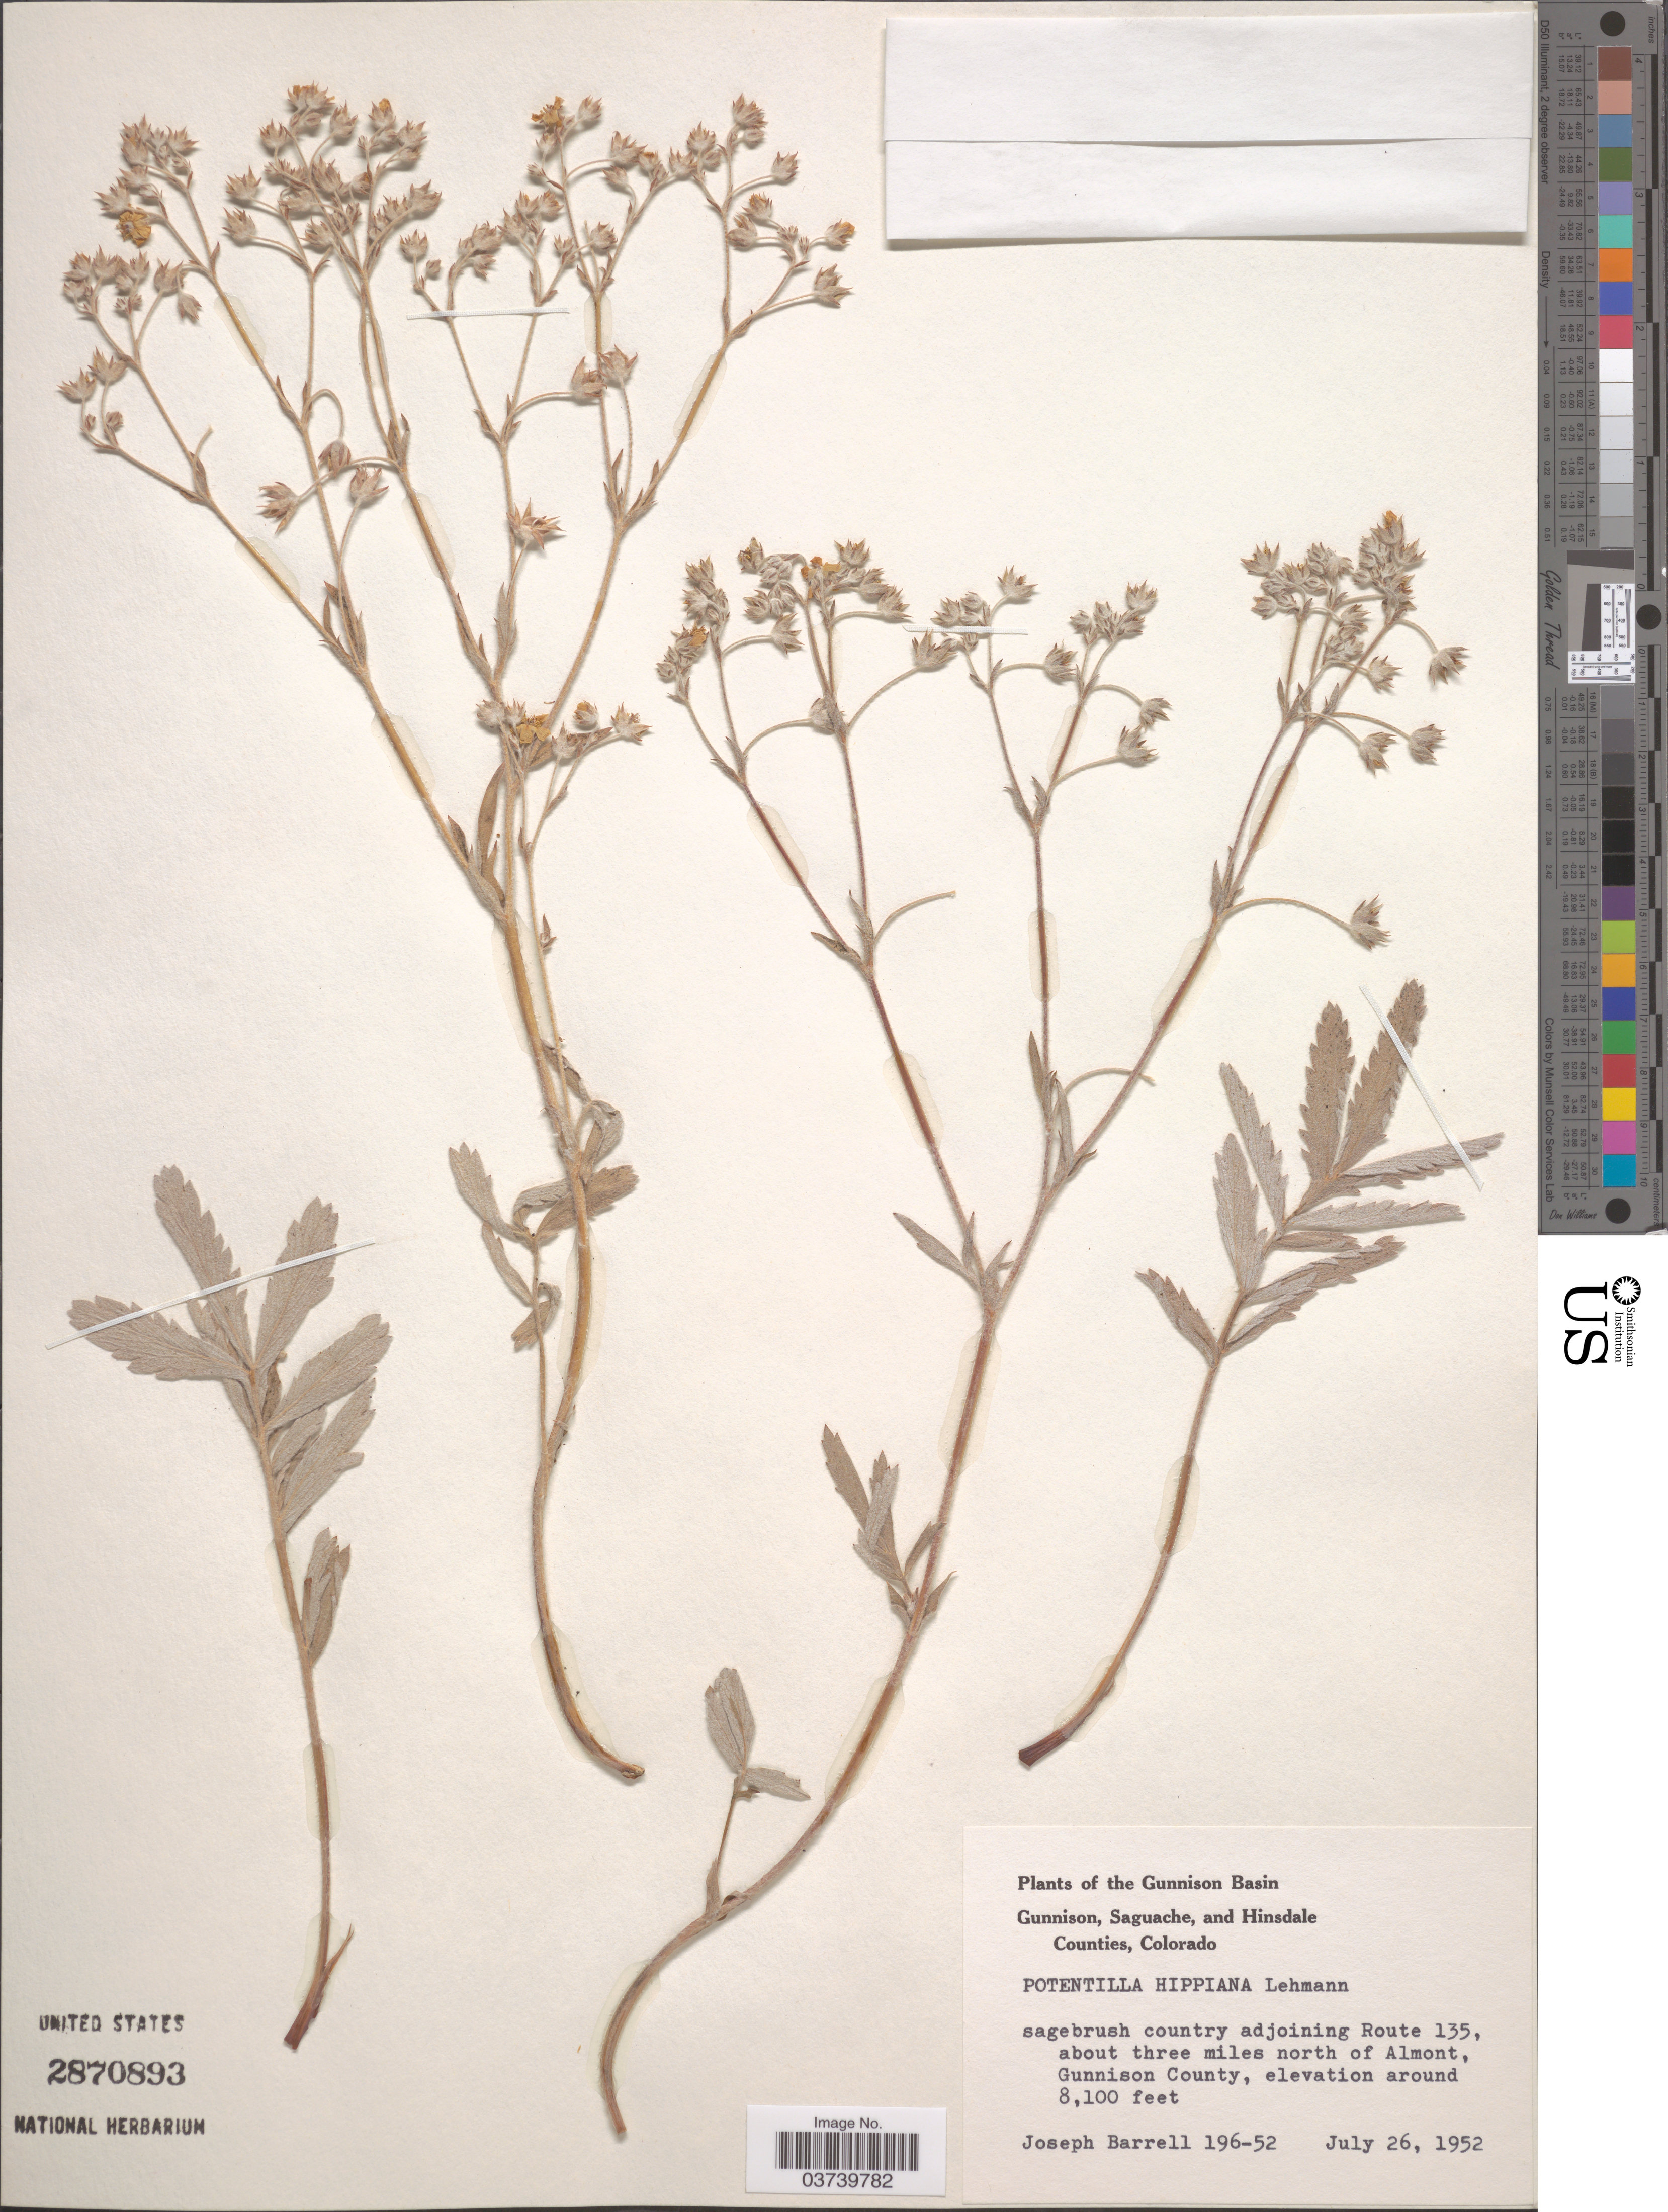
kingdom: Plantae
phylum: Tracheophyta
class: Magnoliopsida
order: Rosales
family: Rosaceae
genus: Potentilla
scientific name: Potentilla hippiana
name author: Lehm.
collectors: J. Barrell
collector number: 196-52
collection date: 1952-07-26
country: United States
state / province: Colorado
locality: The Gunnison Basin. Sagebrush country adjoining Route 135, about three miles north of Almont, Gunnison County.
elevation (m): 2469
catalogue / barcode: US 2870893